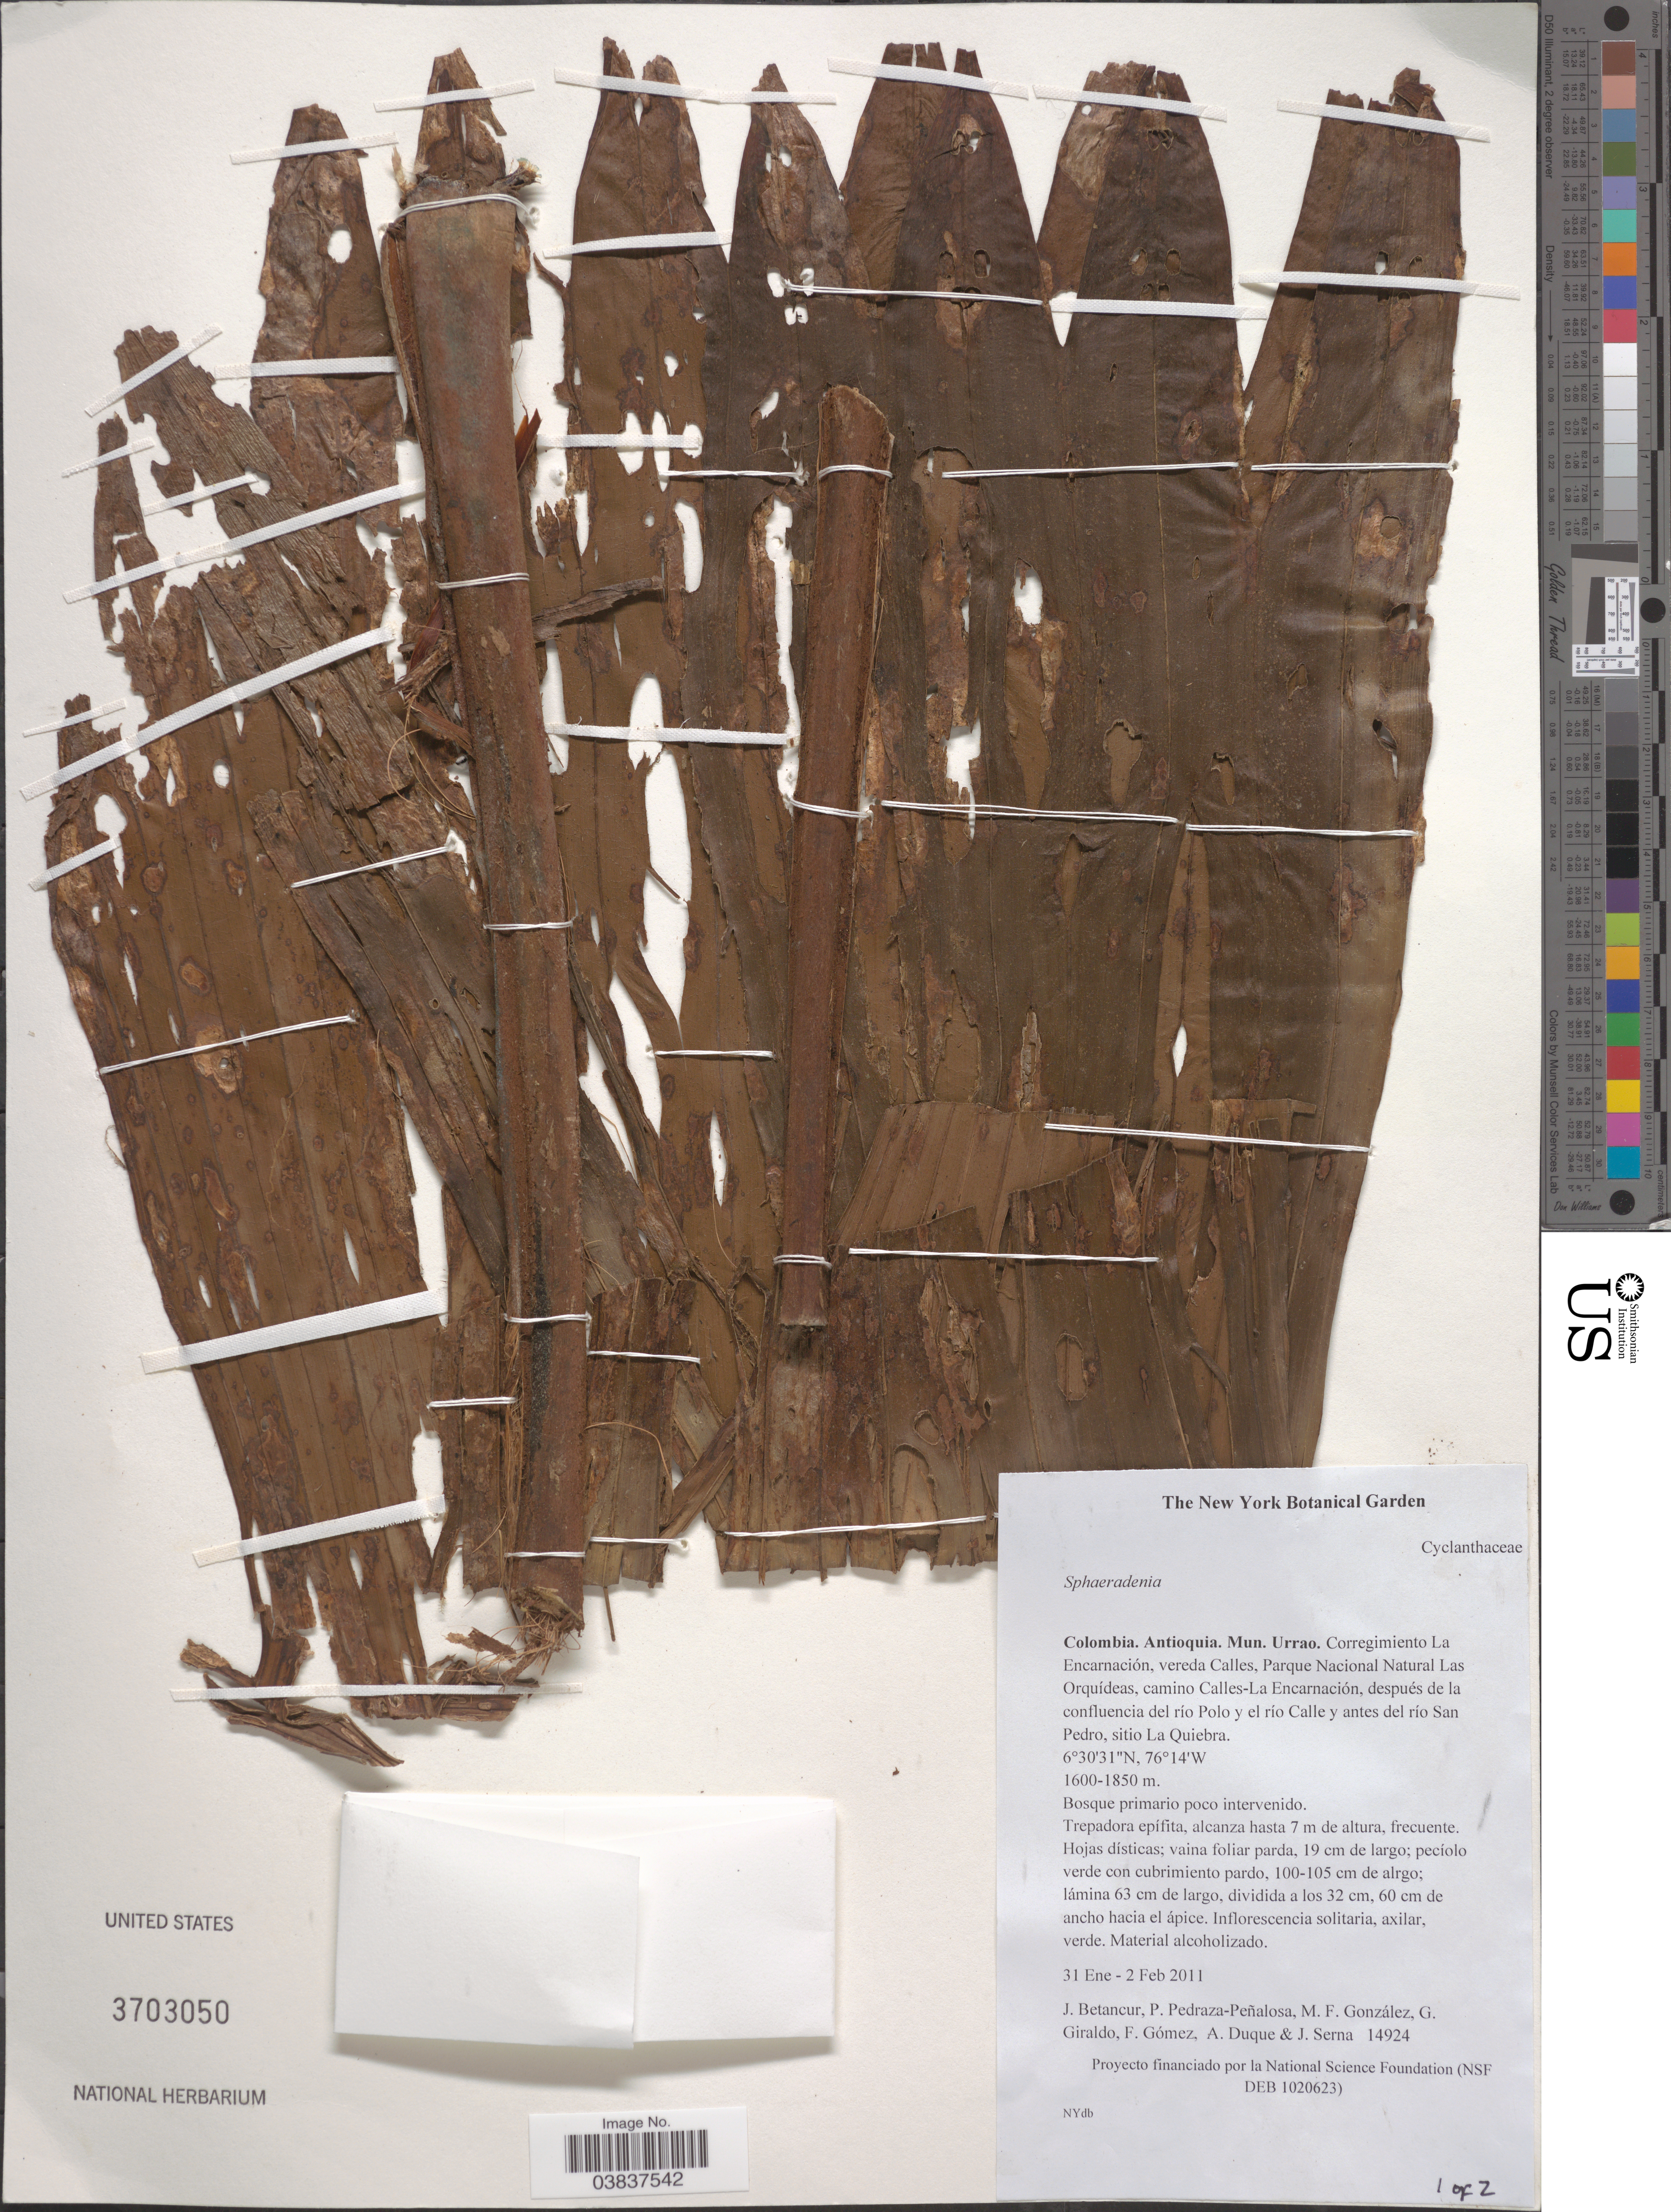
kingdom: Plantae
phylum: Tracheophyta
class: Liliopsida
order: Pandanales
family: Cyclanthaceae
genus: Sphaeradenia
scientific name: Sphaeradenia sp.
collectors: J. Betancur, P. Pedraza-Peñalosa, M. Gonzalez, G. Giraldo & et al.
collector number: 14924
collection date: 2011-01-31/2011-02-02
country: Colombia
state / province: Antioquia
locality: Mun. Urrao. Corregimiento La Encarnación, vereda Calles, Parqque Nacional Natural Las Orquídeas, camino Calles-La Encarnación, después de la confluencfia del río Polo y el río Calle y antes del río San Pedro, sitio La Quiebra.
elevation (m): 1600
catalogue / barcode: US 3703050